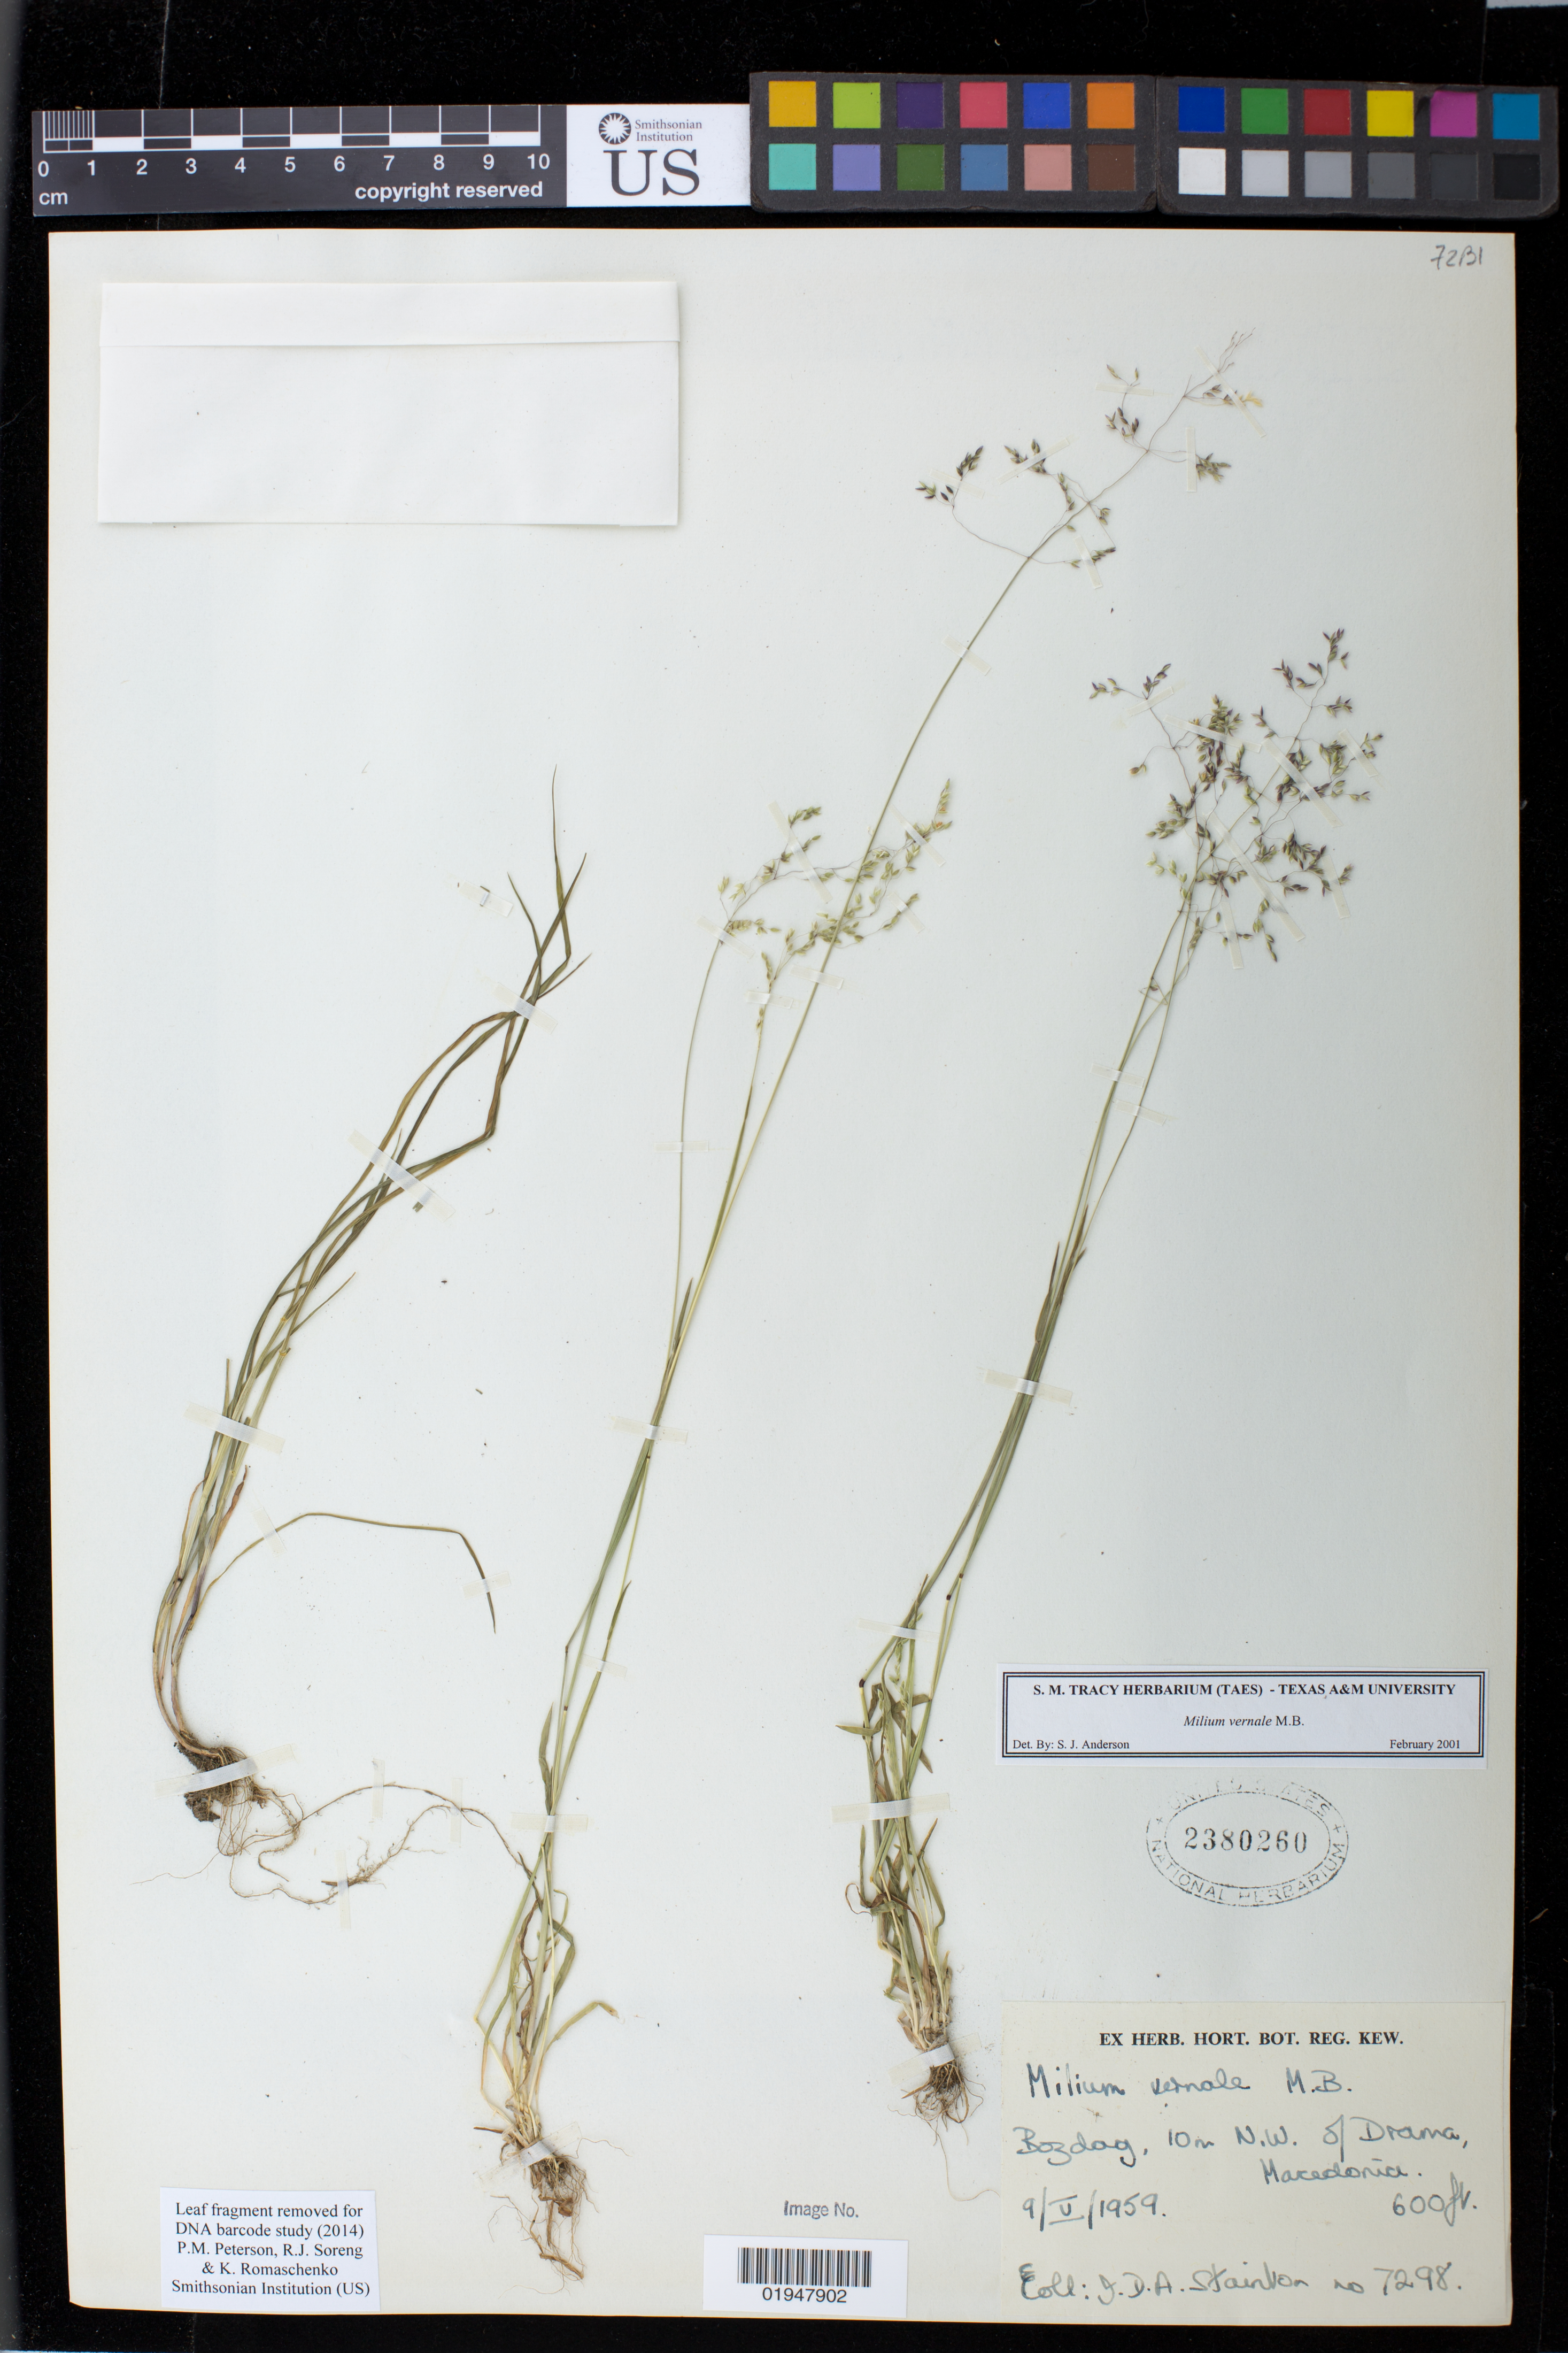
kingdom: Plantae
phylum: Tracheophyta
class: Liliopsida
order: Poales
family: Poaceae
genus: Milium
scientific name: Milium vernale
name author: M. Bieb.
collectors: D. Stainkon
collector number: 7298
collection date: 1959-05-09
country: Greece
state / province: East Macedonia and Thrace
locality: Bozdag [Falakro Oros], 10 m N.W. of Drama,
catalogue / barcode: US 2380260